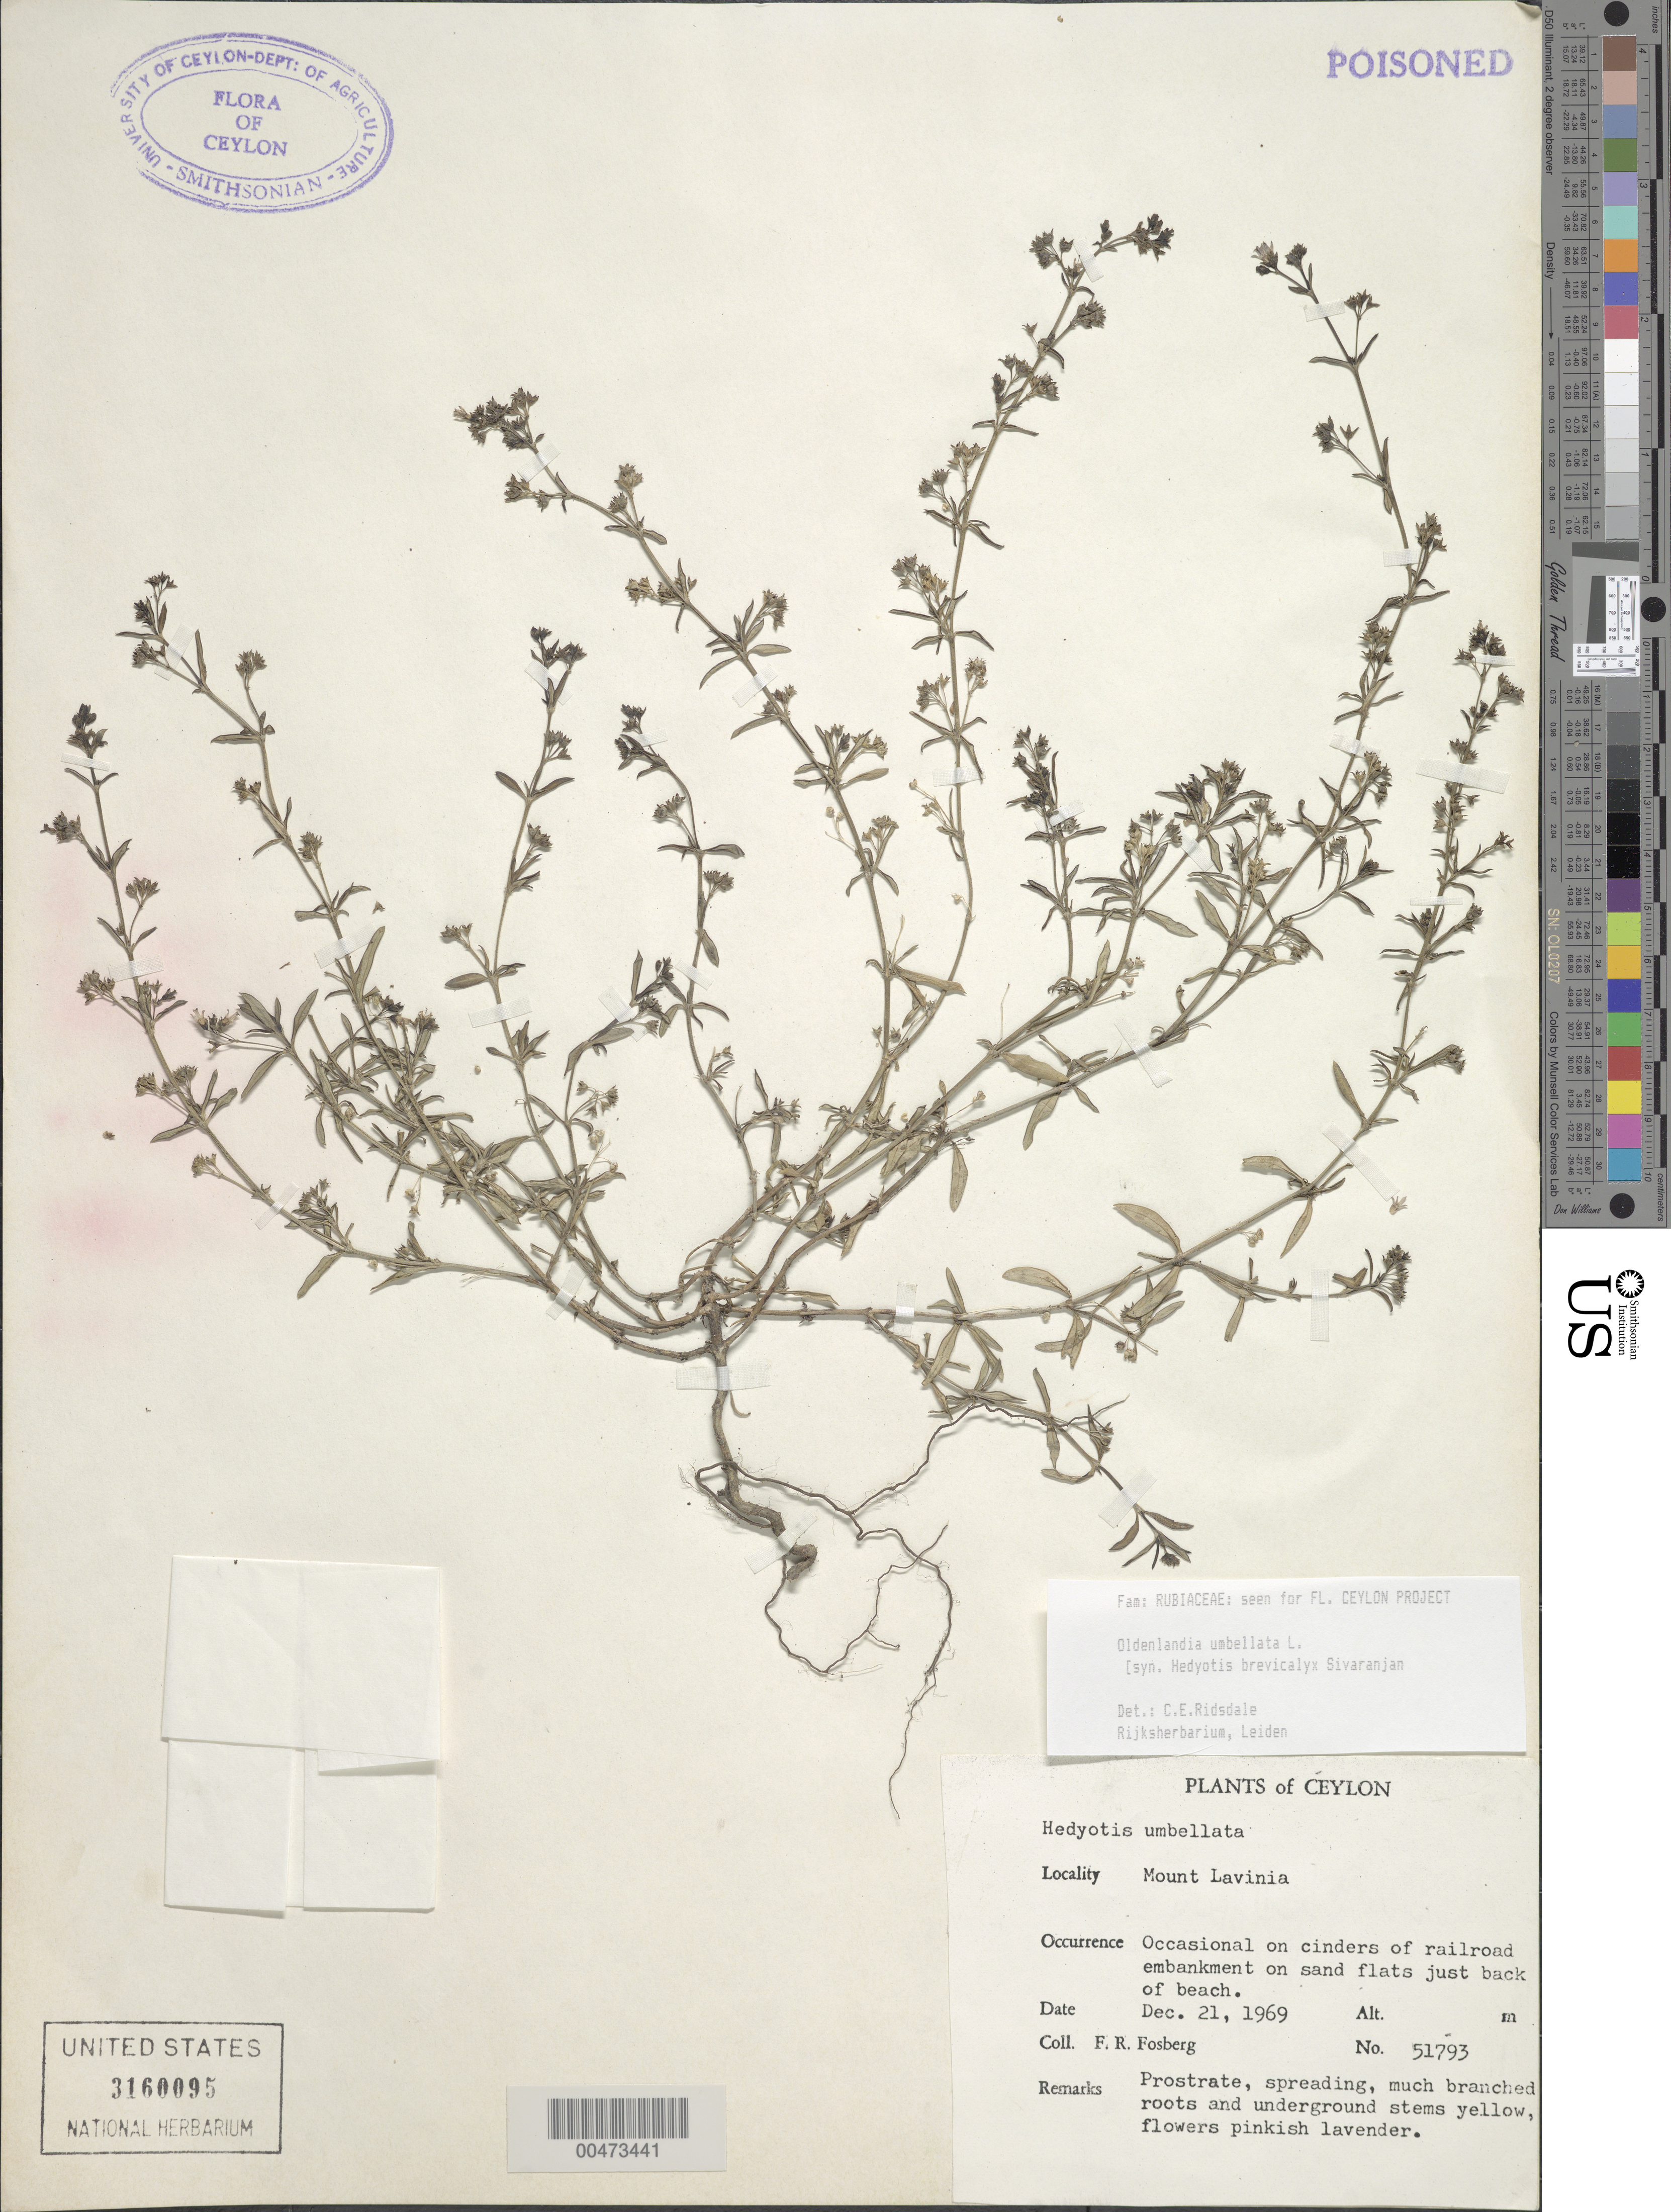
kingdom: Plantae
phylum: Tracheophyta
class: Magnoliopsida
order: Gentianales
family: Rubiaceae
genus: Oldenlandia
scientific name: Oldenlandia umbellata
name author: L.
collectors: F. R. Fosberg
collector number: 51793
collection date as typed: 21 Dec 1969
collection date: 1969-12-21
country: Sri Lanka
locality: Mount Lavinia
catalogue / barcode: US 3160095